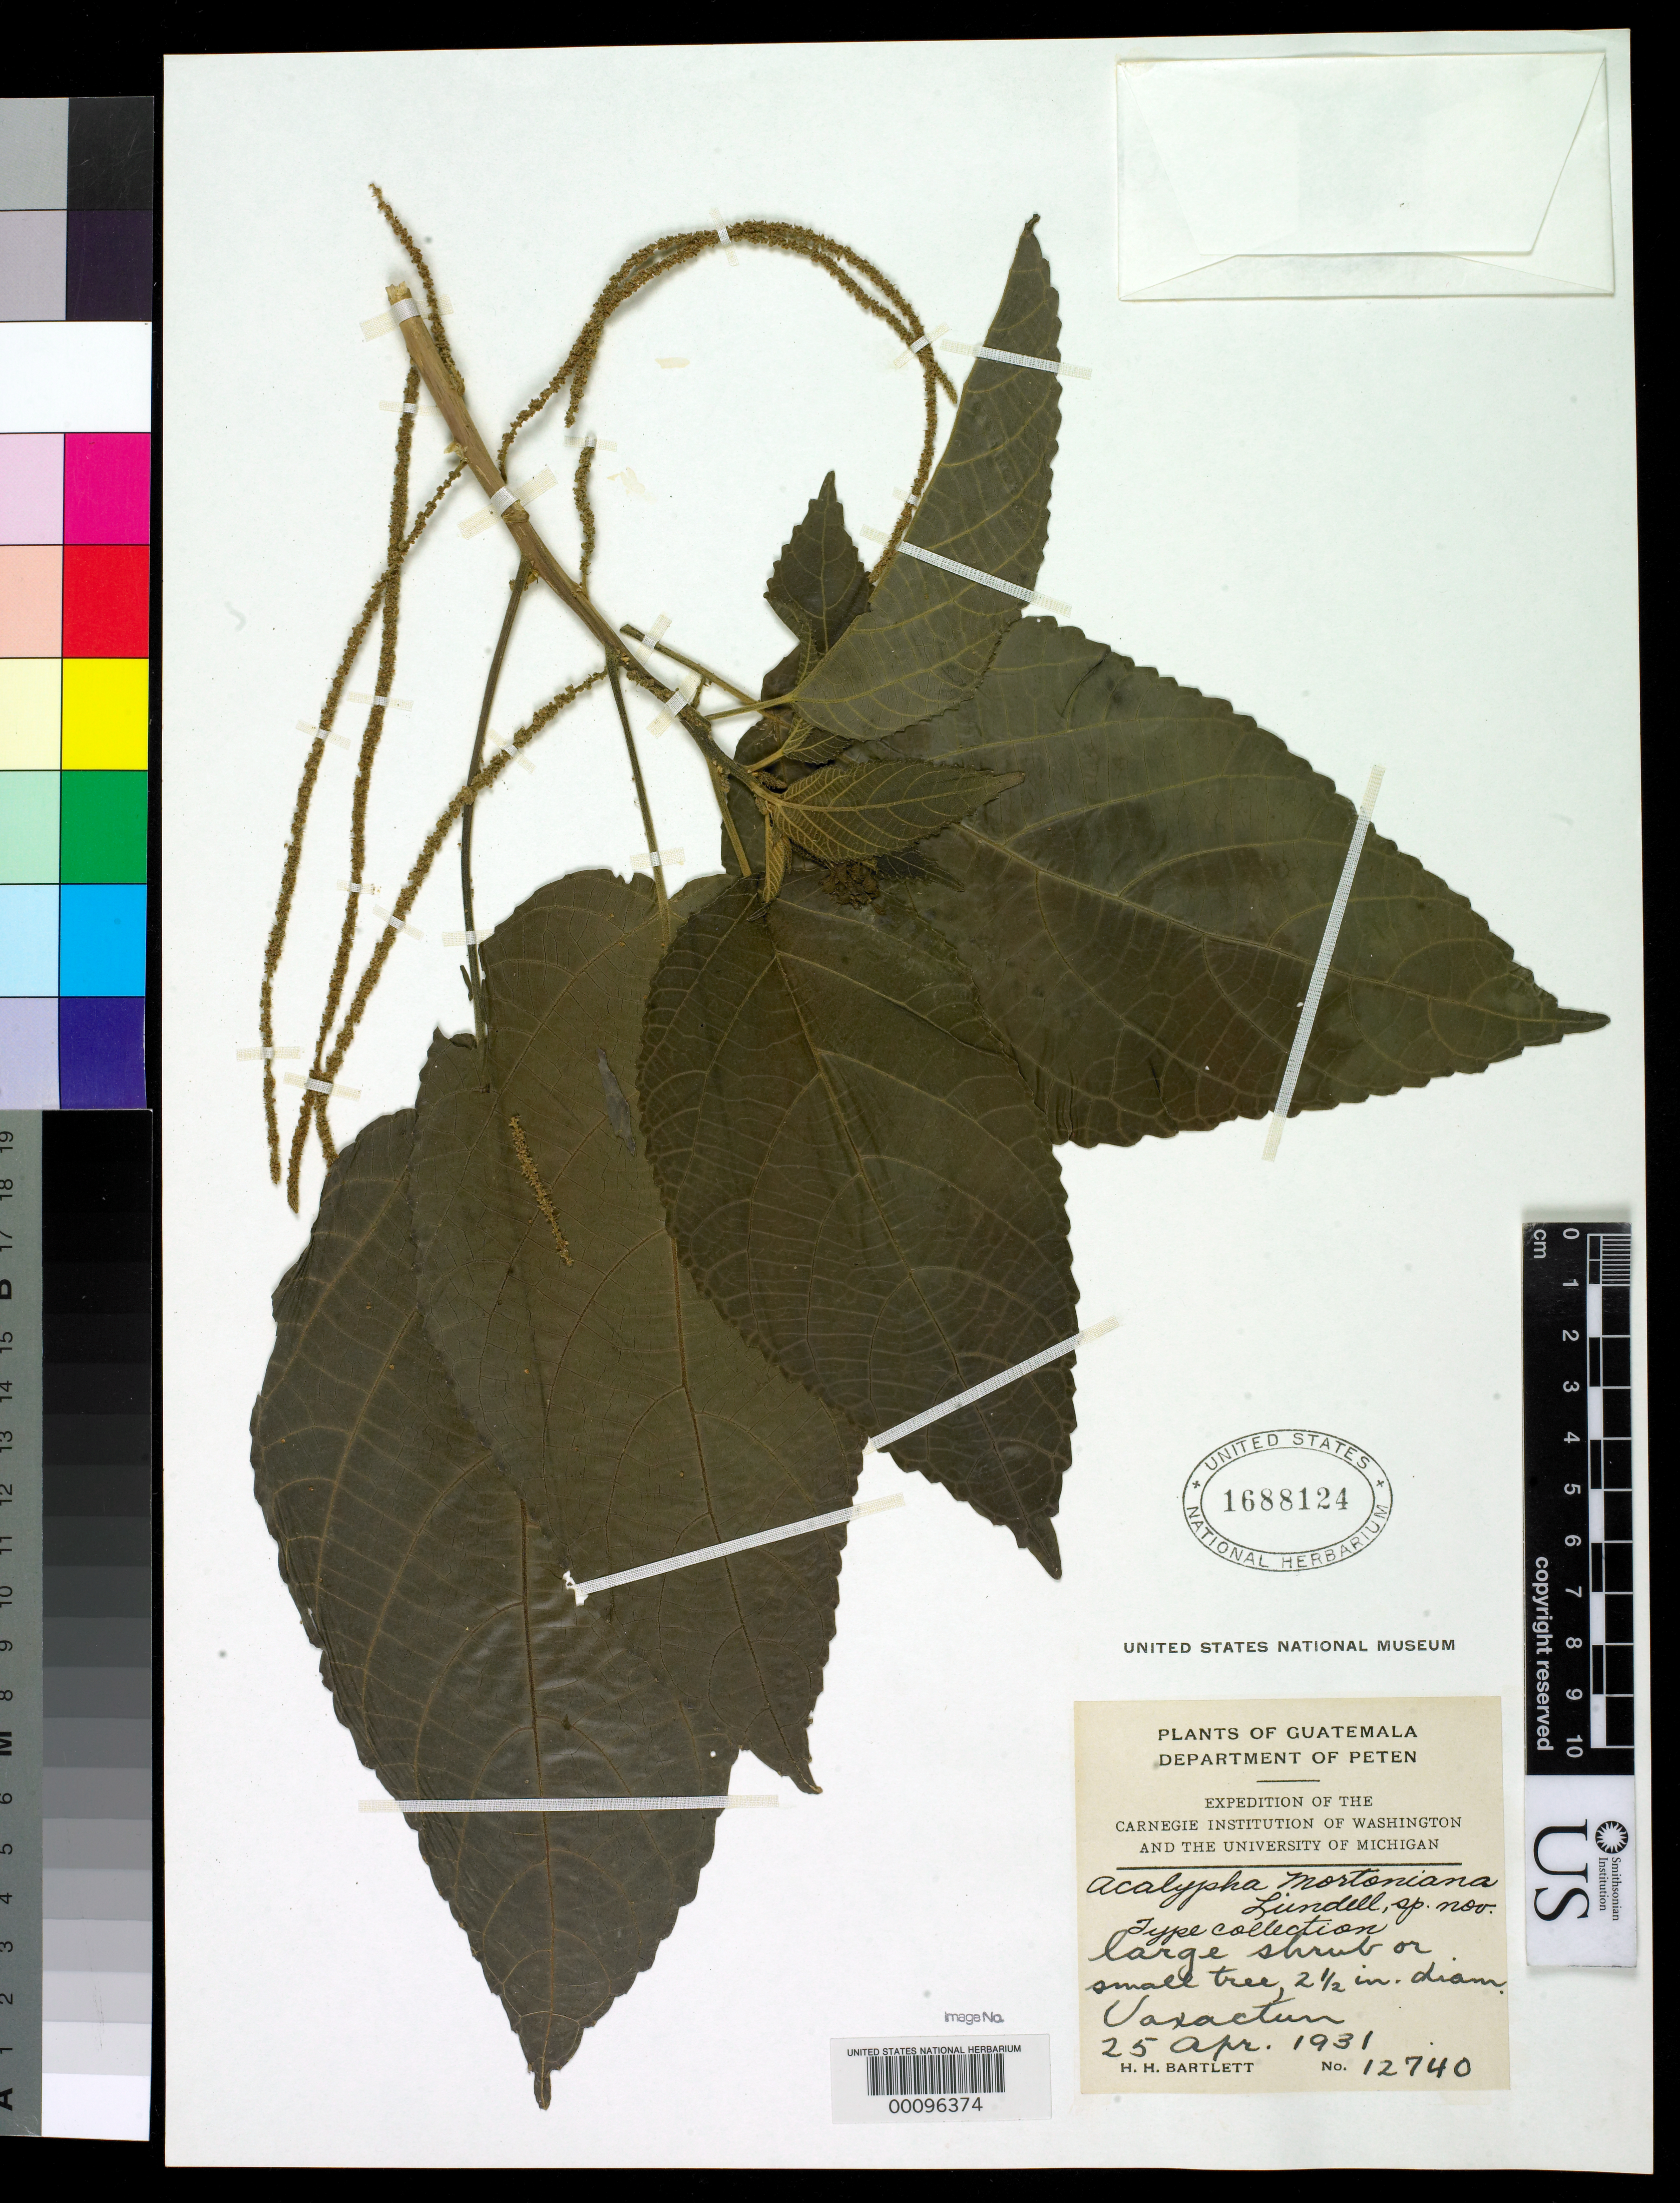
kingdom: Plantae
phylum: Tracheophyta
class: Magnoliopsida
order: Malpighiales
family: Euphorbiaceae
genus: Acalypha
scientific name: Acalypha mortoniana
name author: Lundell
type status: Isotype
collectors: H. H. Bartlett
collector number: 12740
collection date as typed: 25 Apr 1931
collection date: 1931-04-25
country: Guatemala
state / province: El Petén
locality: Uaxactún.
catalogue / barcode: US 1688124